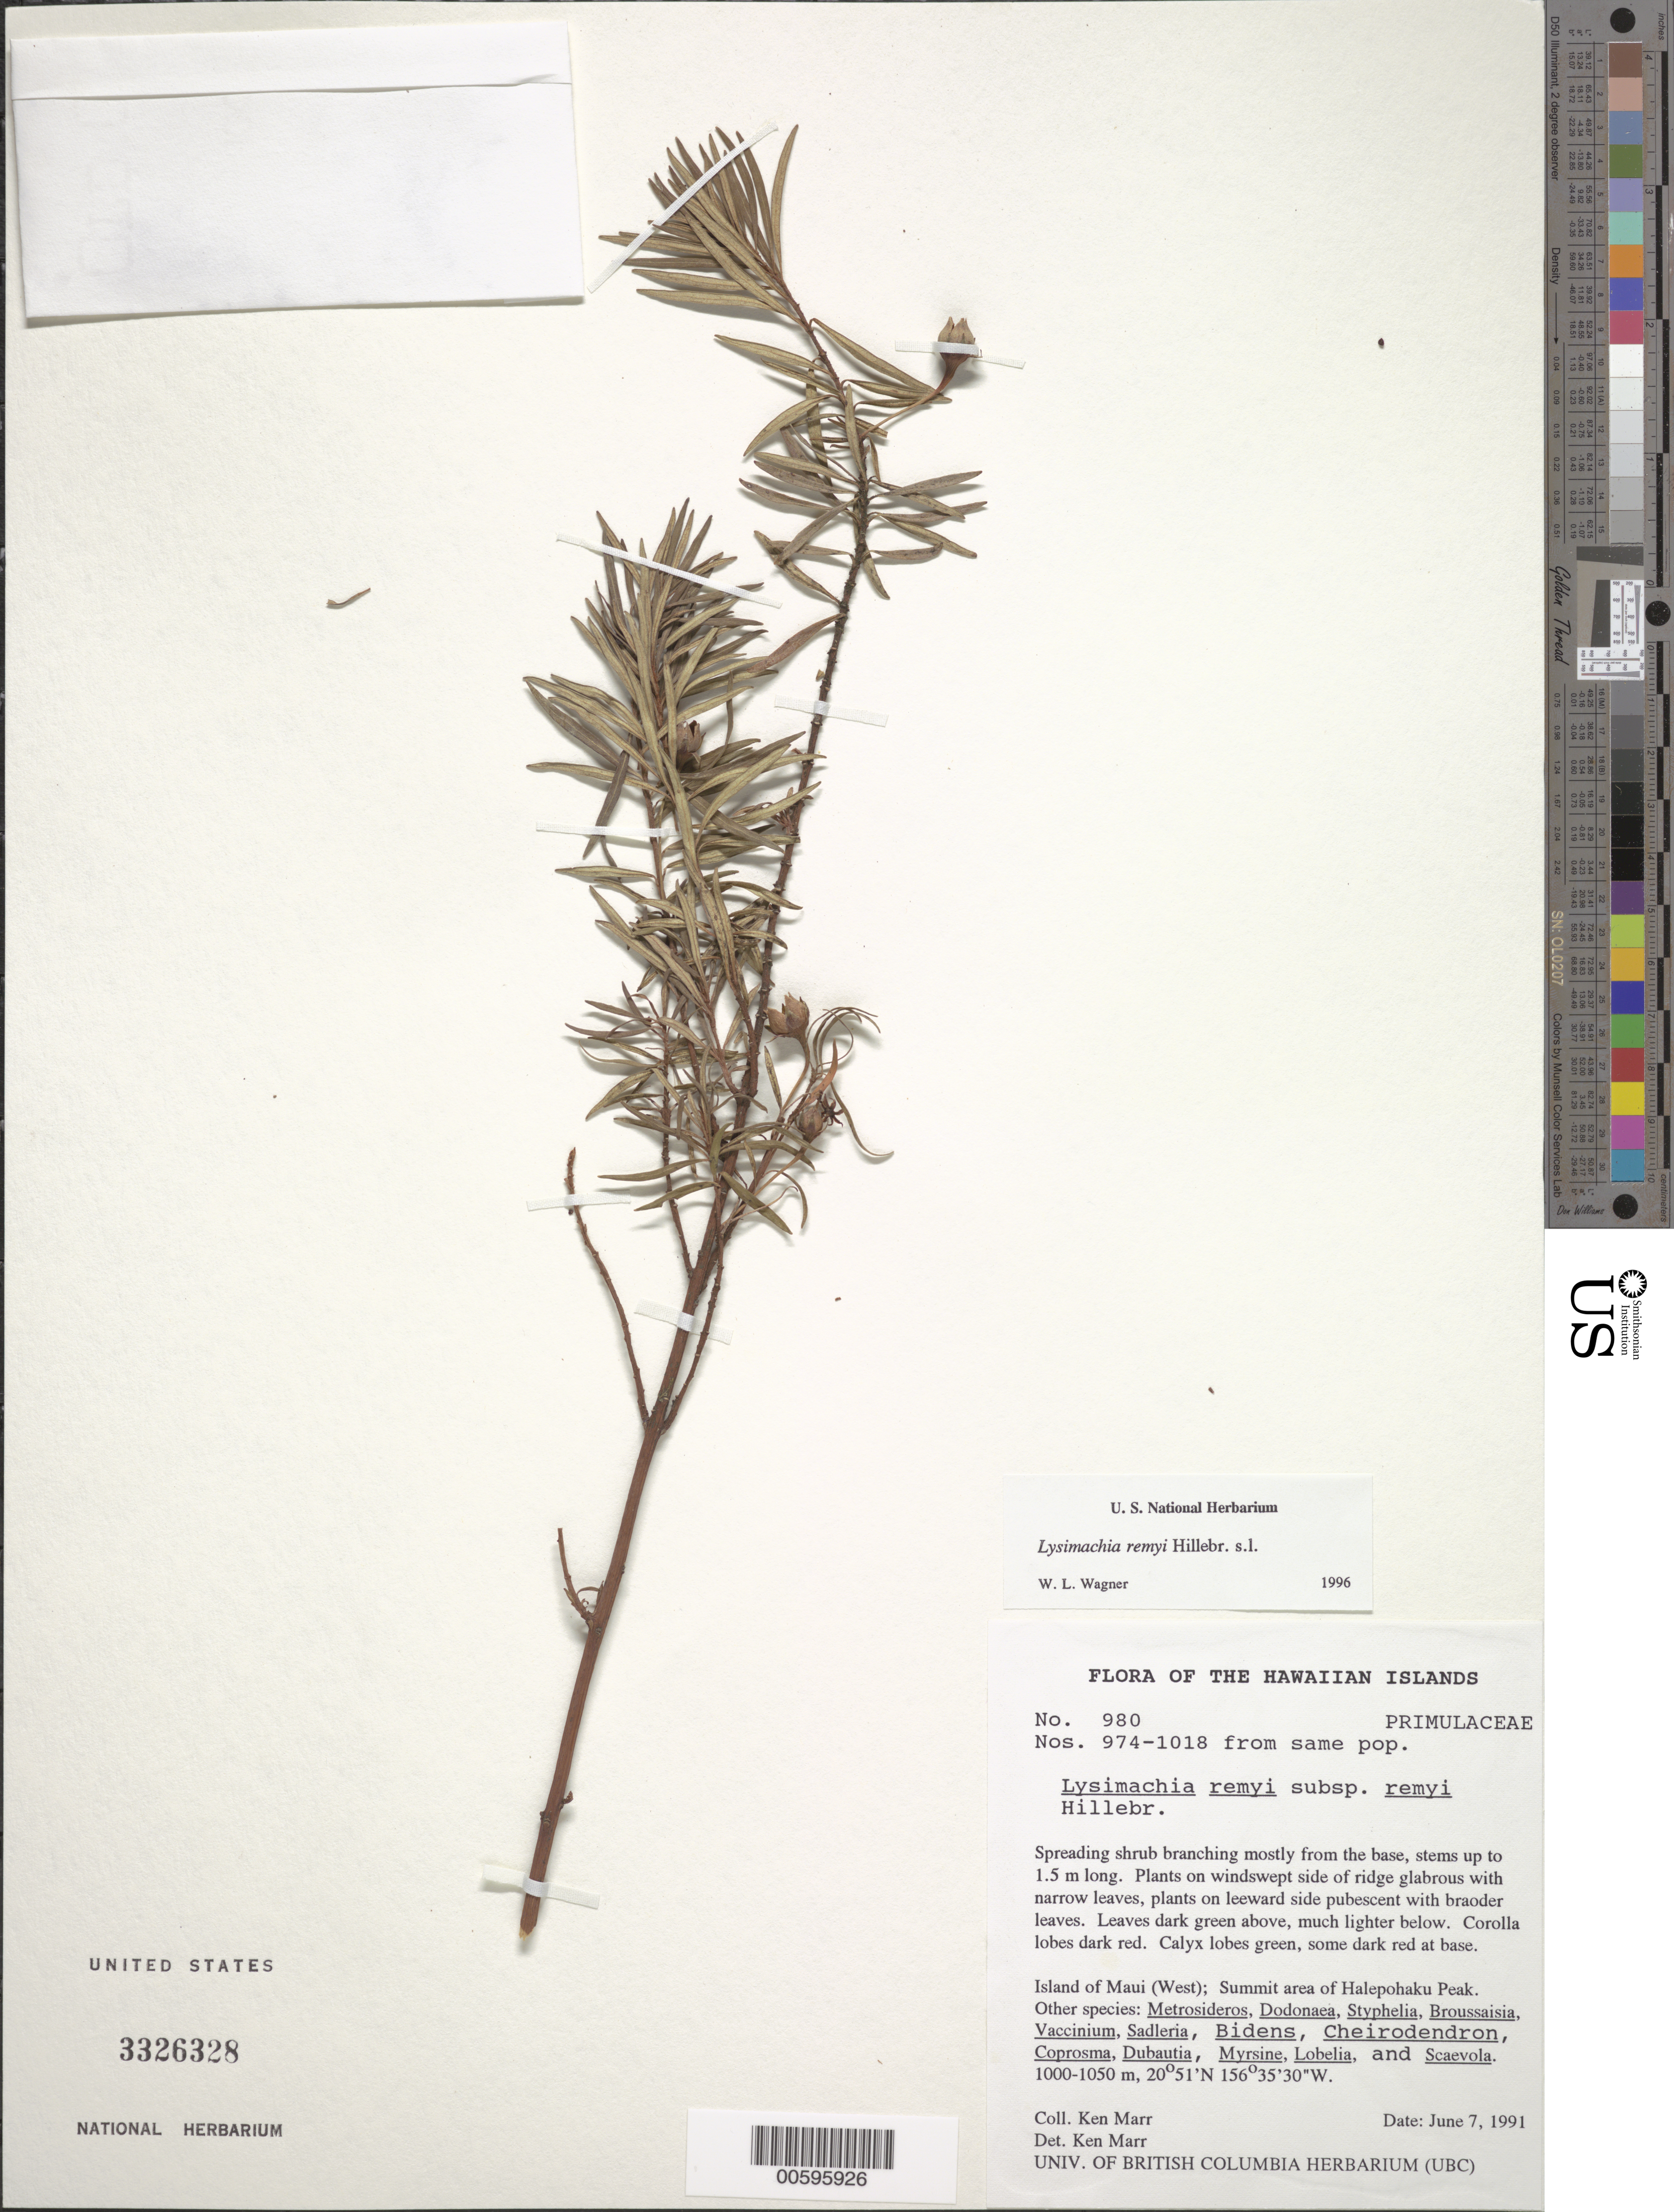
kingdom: Plantae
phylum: Tracheophyta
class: Magnoliopsida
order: Ericales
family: Primulaceae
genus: Lysimachia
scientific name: Lysimachia remyi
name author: Hillebr.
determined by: Wagner, W. L., (BOT), Smithsonian Institution - National Museum of Natural History (UNITED STATES)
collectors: K. Marr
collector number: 980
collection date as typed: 7 Jun 1991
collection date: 1991-06-07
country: United States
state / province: Hawaii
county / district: Maui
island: Maui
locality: W Maui; Summit area of Halepohaku Peak.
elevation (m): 1000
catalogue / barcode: US 3326328